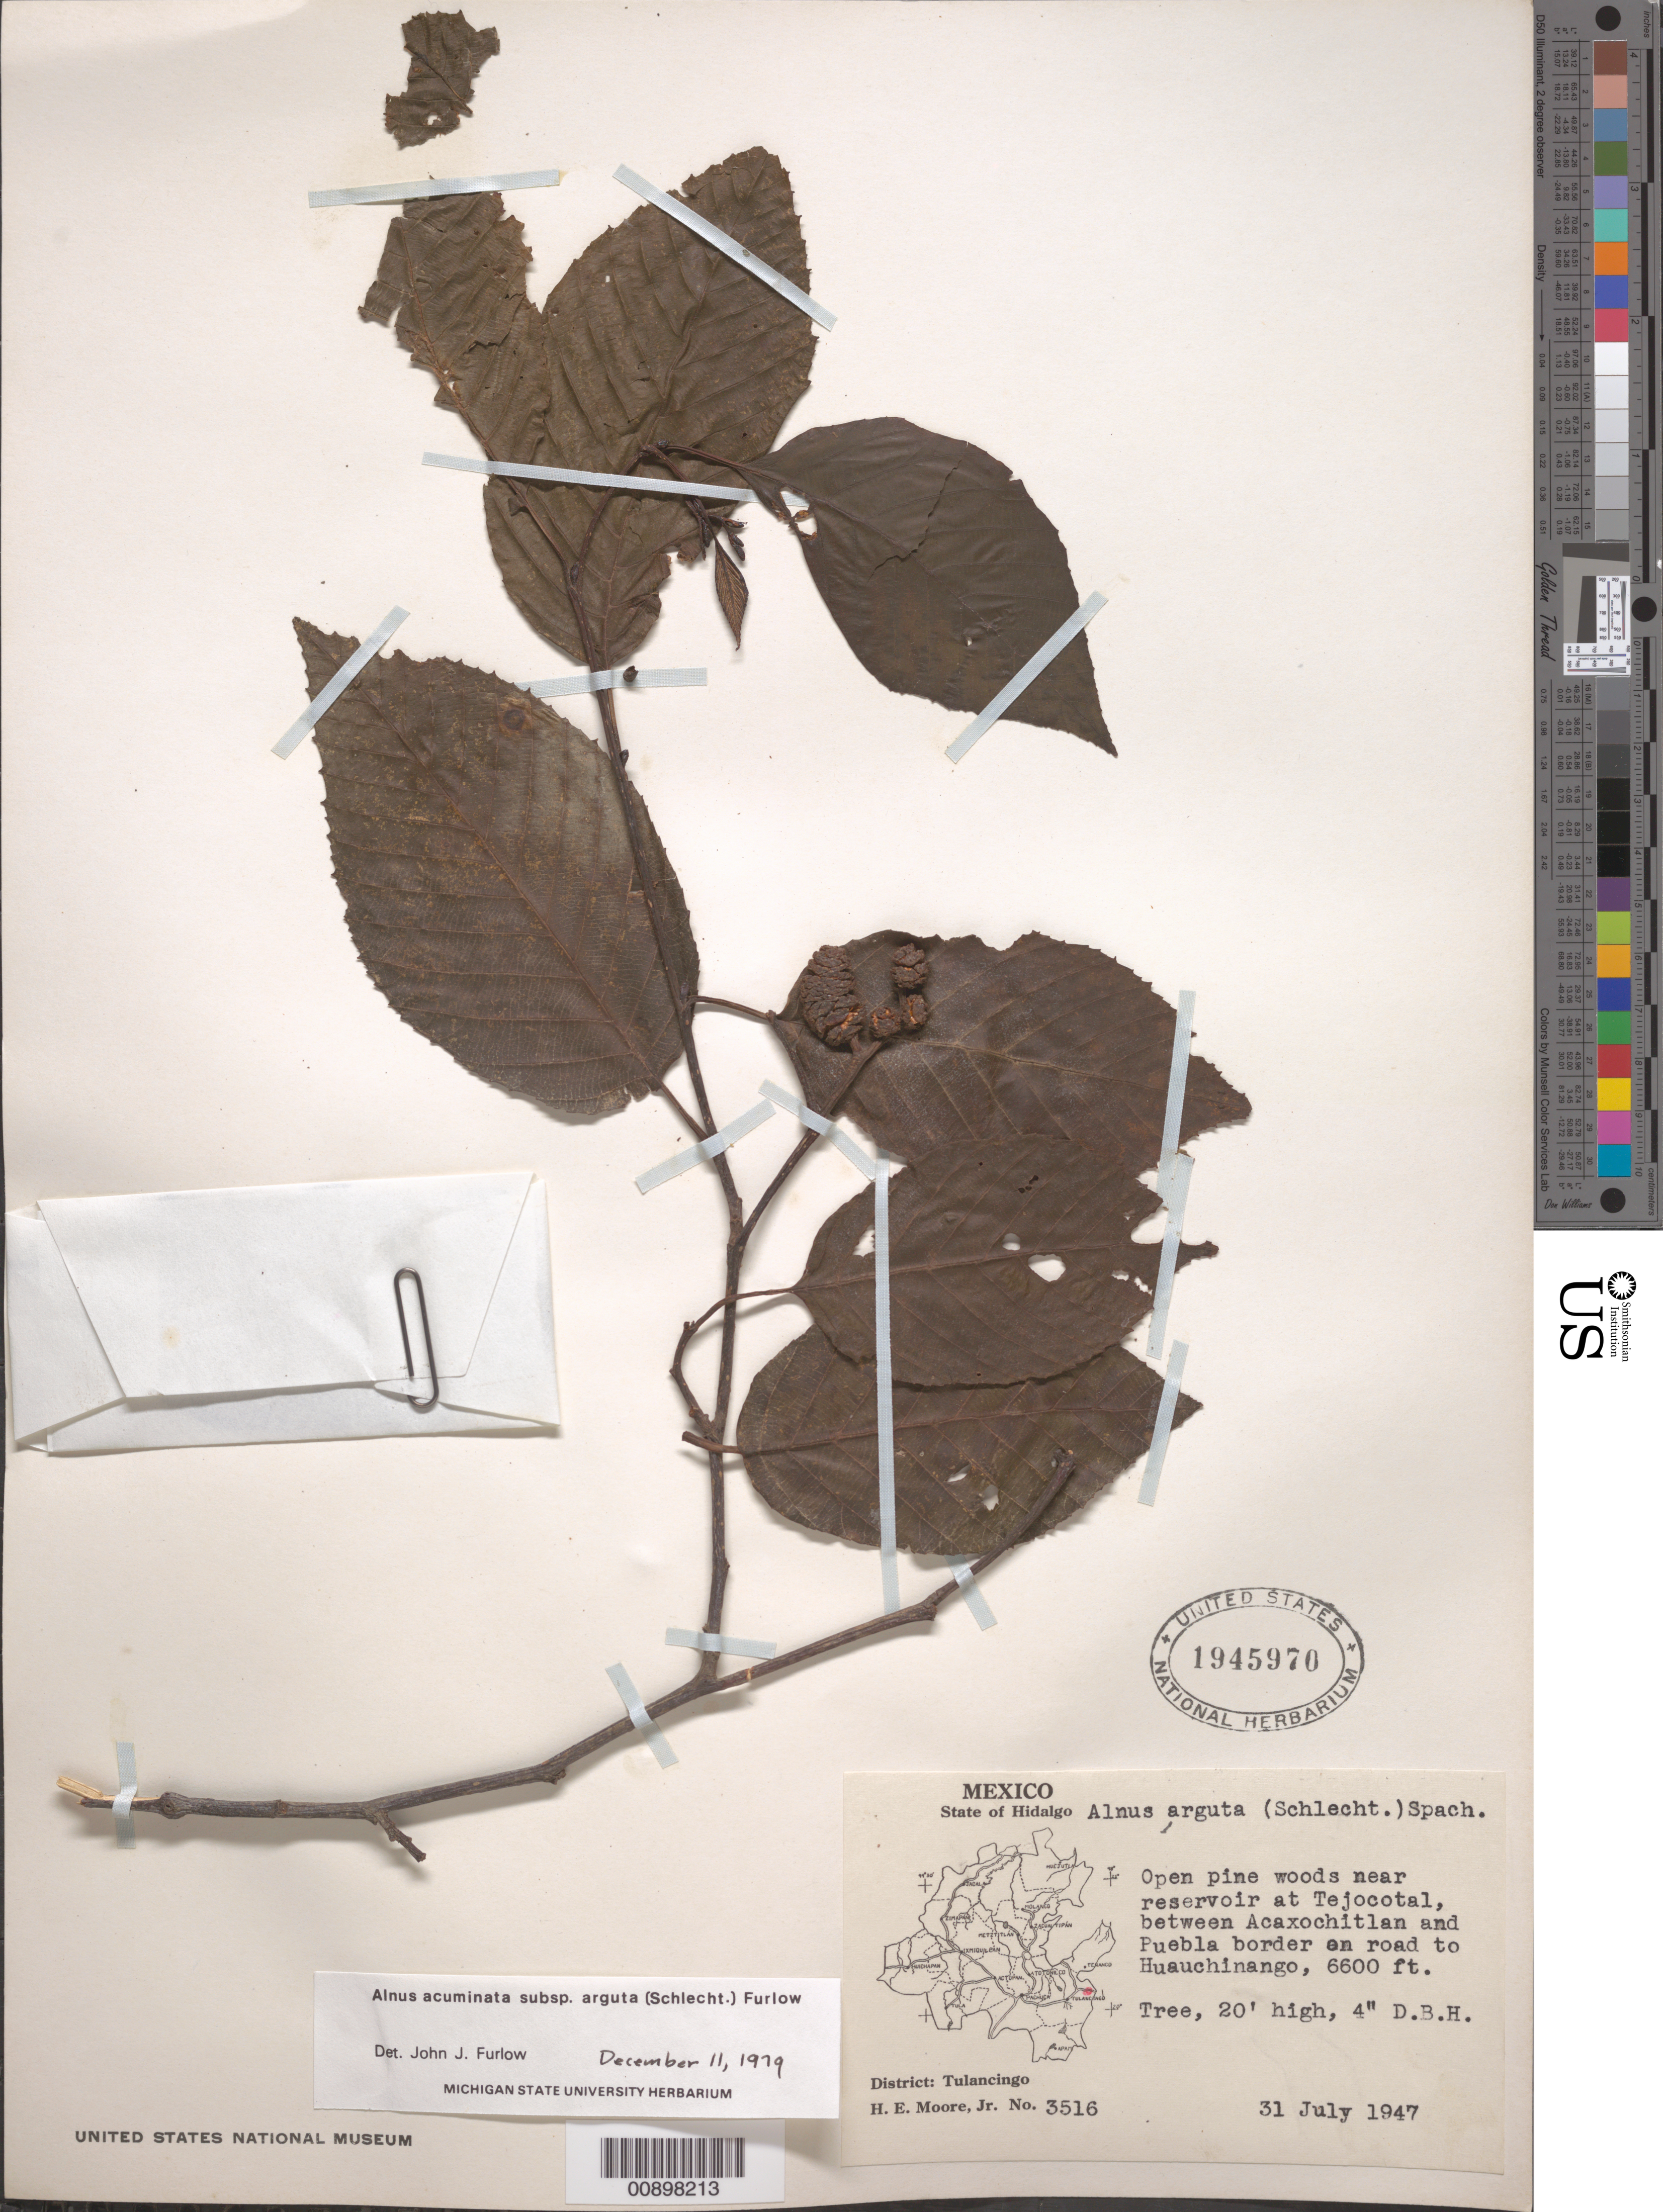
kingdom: Plantae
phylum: Tracheophyta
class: Magnoliopsida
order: Fagales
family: Betulaceae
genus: Alnus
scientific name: Alnus acuminata subsp. arguta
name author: (Schltdl.) Furlow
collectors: H. E. Moore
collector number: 3516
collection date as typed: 31 Jul 1947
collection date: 1947-07-31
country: Mexico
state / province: Hidalgo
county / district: Tulancingo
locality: Near reservoir at Tejocotal, between Acaxochitlan and Puebla border on road to Huachinango. District Tulancingo. State of Hidalgo.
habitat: Open pine woods near reservoir.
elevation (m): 2012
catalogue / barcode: US 1945970